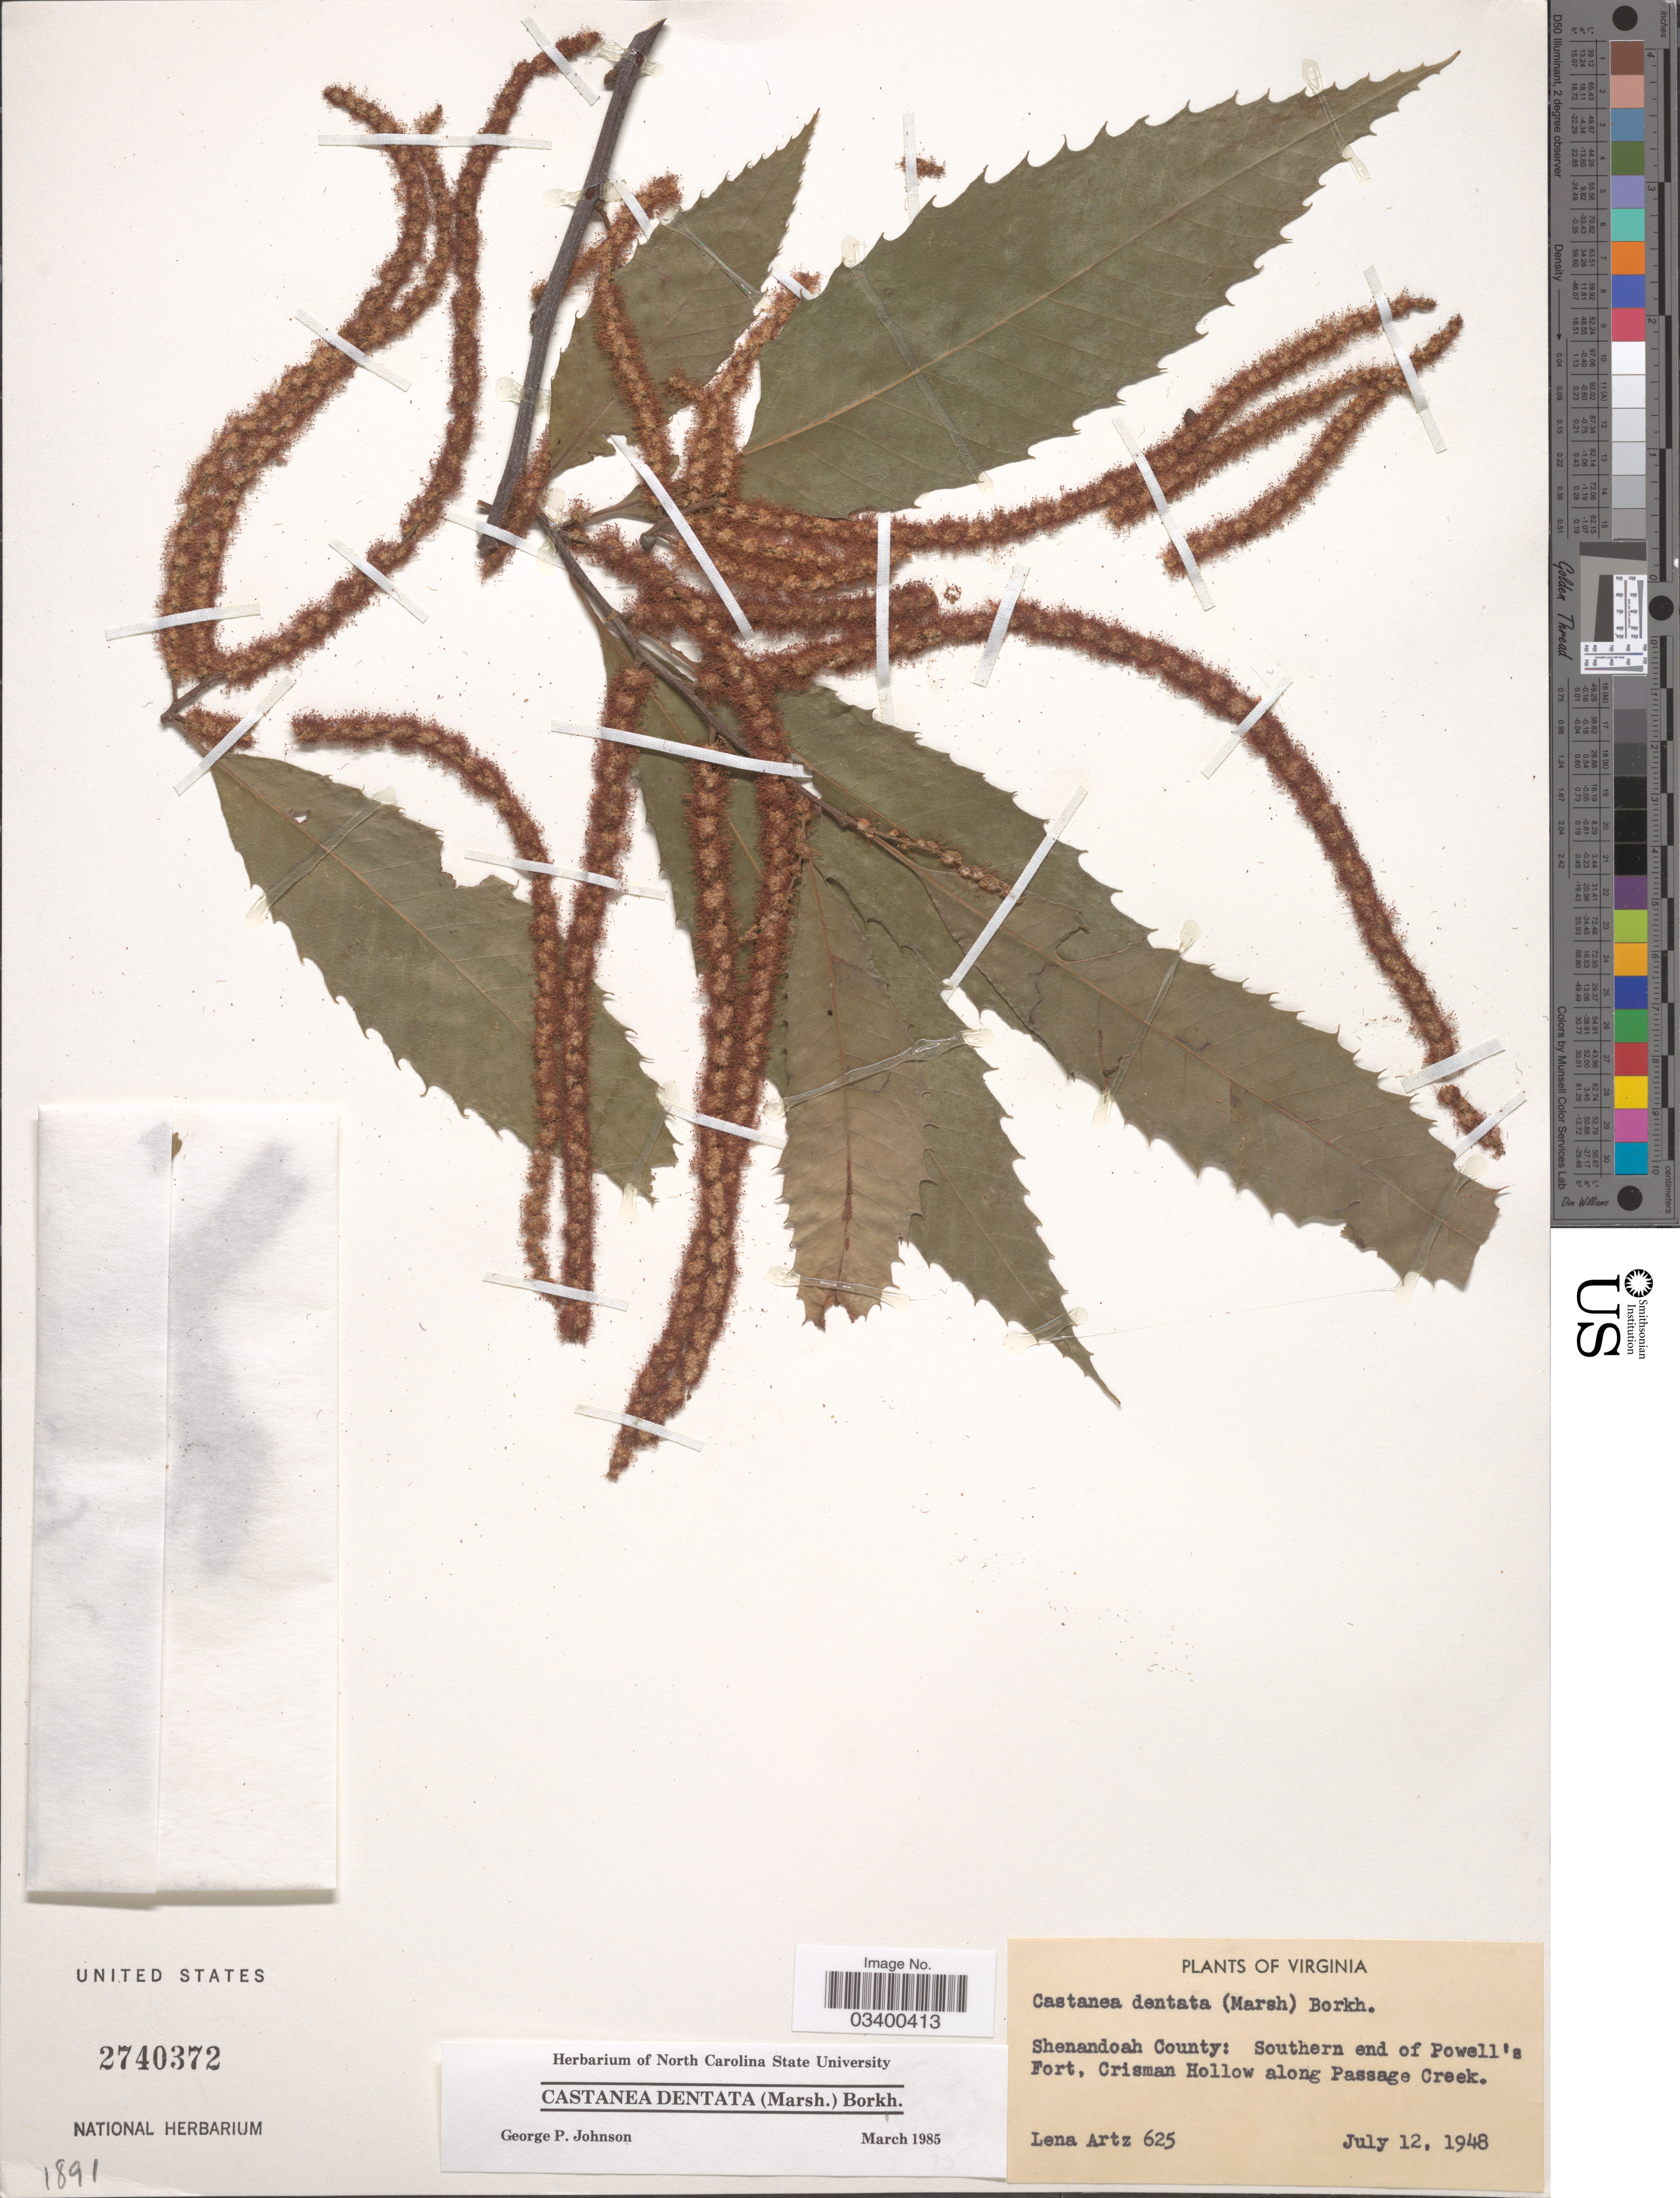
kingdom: Plantae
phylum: Tracheophyta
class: Magnoliopsida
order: Fagales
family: Fagaceae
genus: Castanea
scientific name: Castanea dentata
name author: (Marshall) Borkh.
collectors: L. Artz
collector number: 625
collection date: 1948-07-12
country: United States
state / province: Virginia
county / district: Shenandoah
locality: Shenandoah County: Southern end of Powell's Fort, Crisman Hollow along Passage Creek.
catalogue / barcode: US 2740372